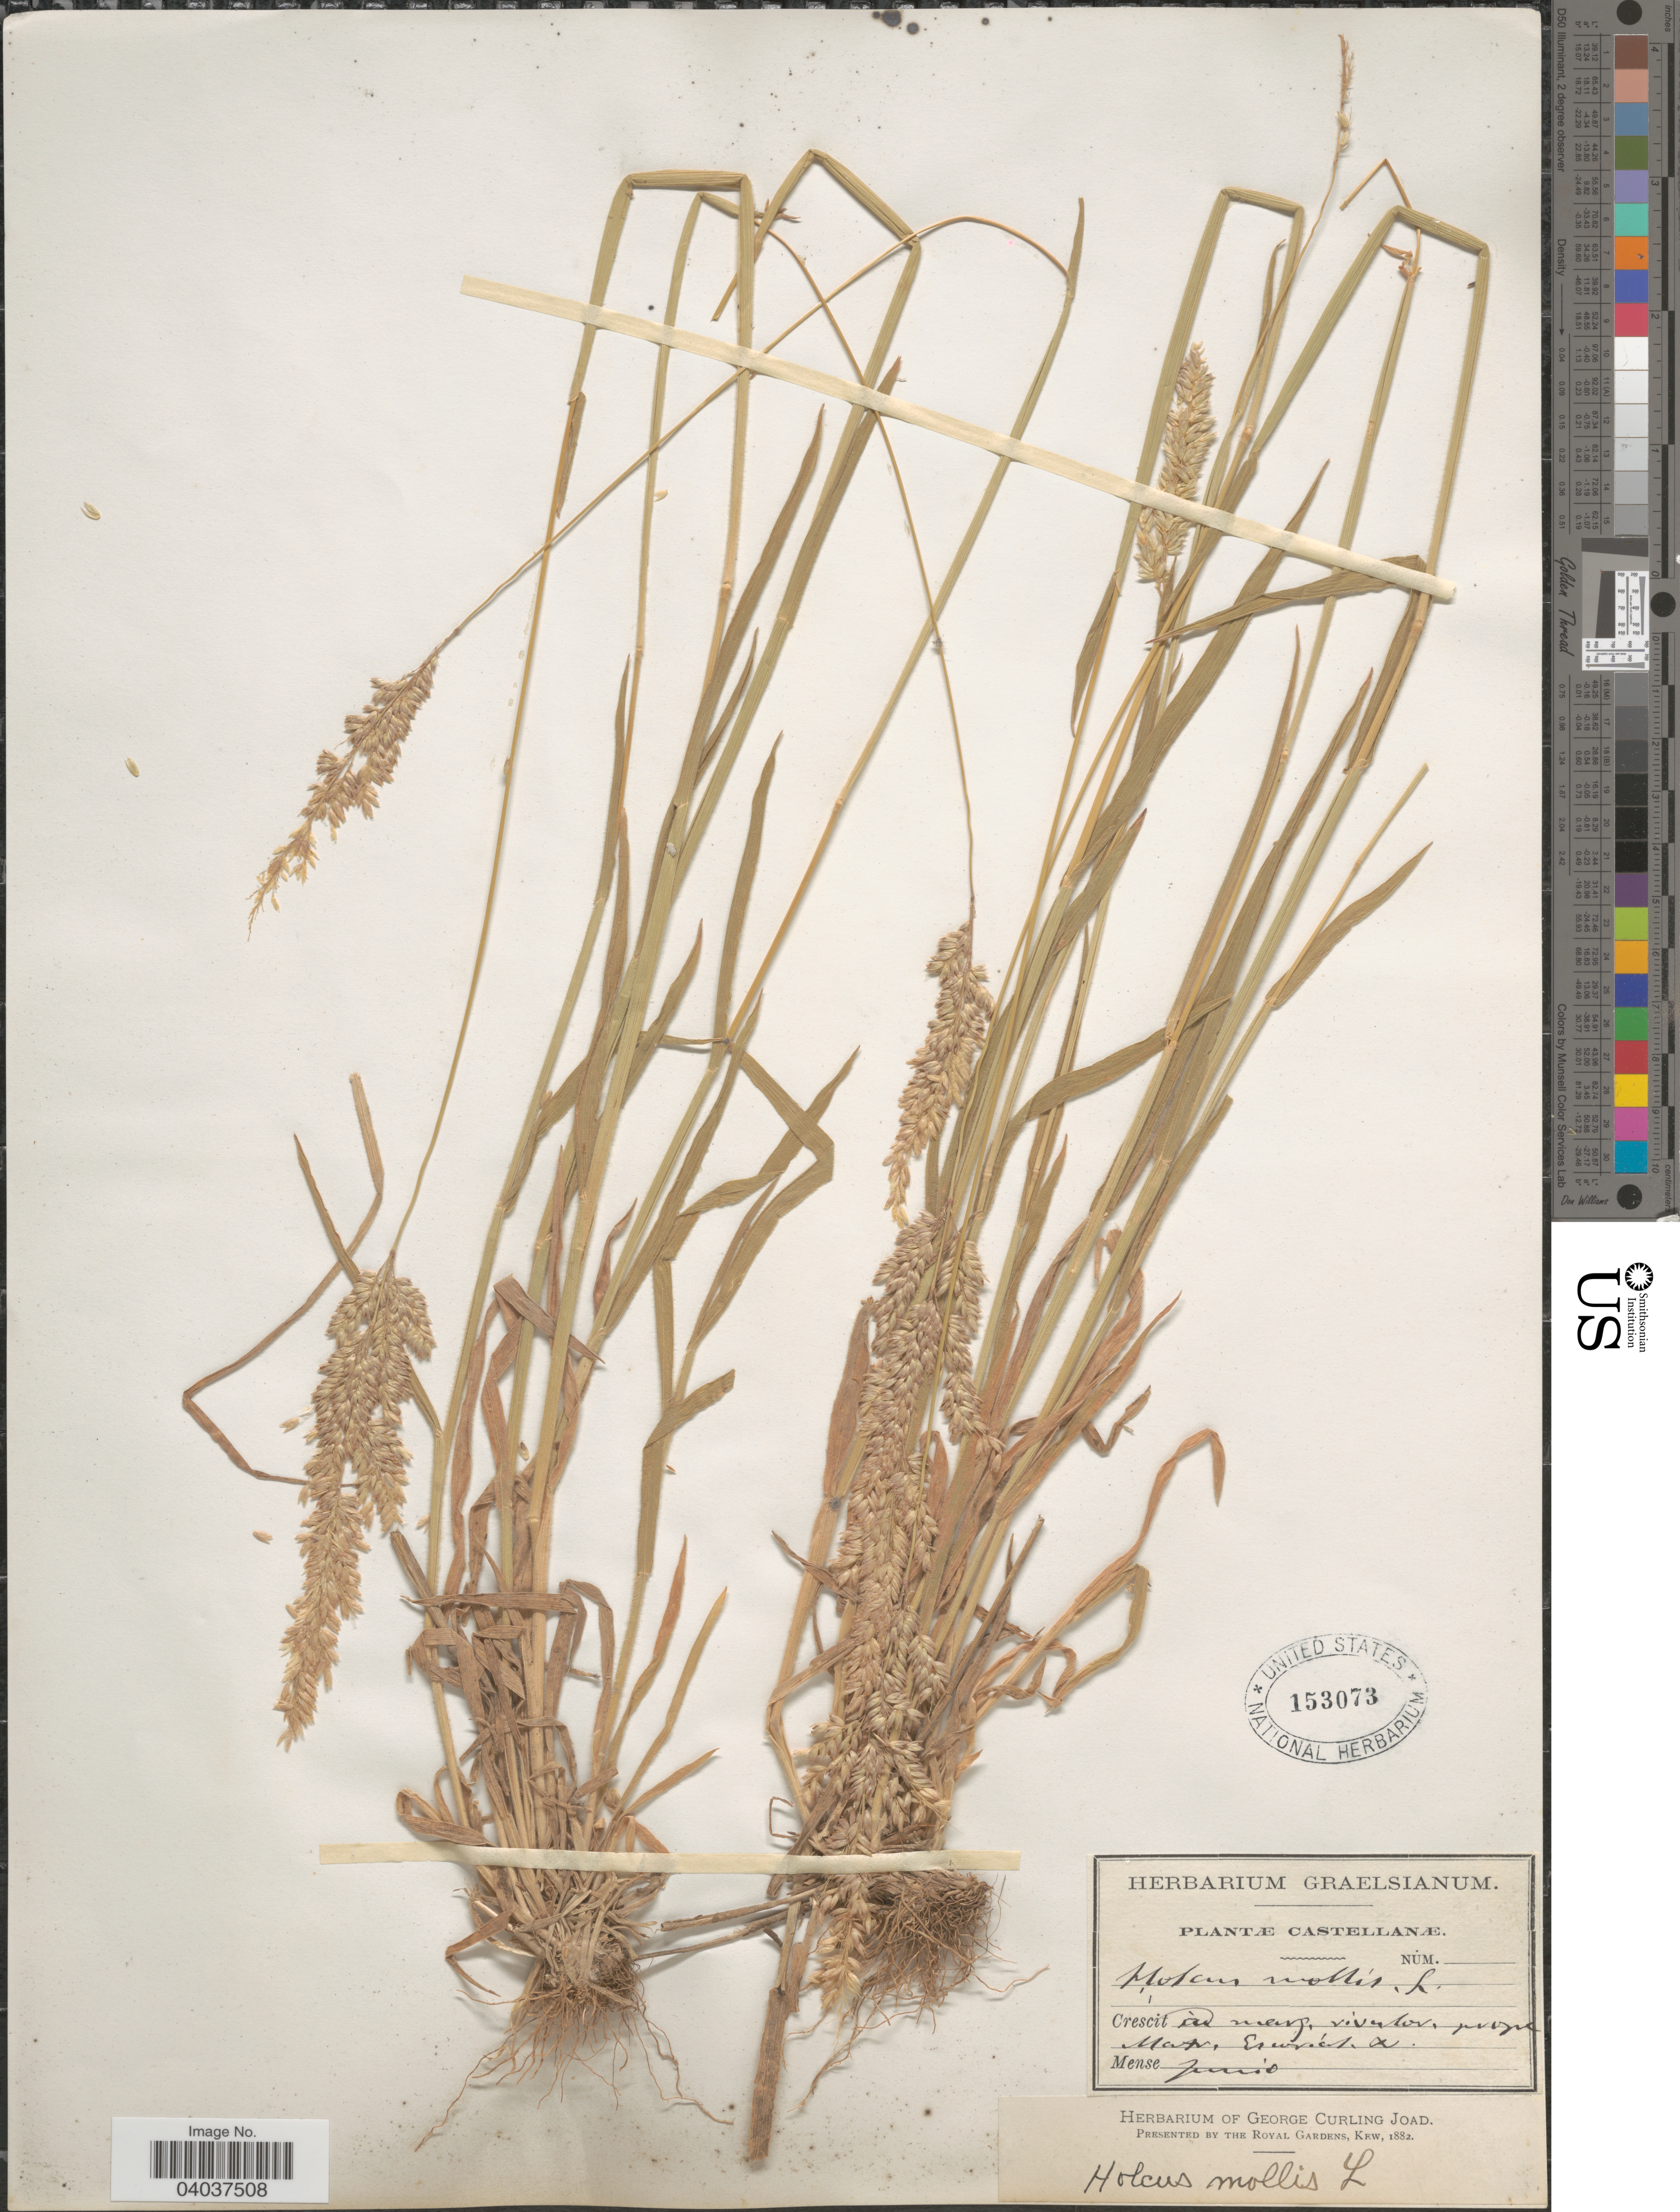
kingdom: Plantae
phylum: Tracheophyta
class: Liliopsida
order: Poales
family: Poaceae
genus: Holcus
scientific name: Holcus mollis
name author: L.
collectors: -. Castella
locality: Castellanæ. Crescit in marg, rivulos, prope Matr, Esuricsa [interpreted].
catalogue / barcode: US 153073